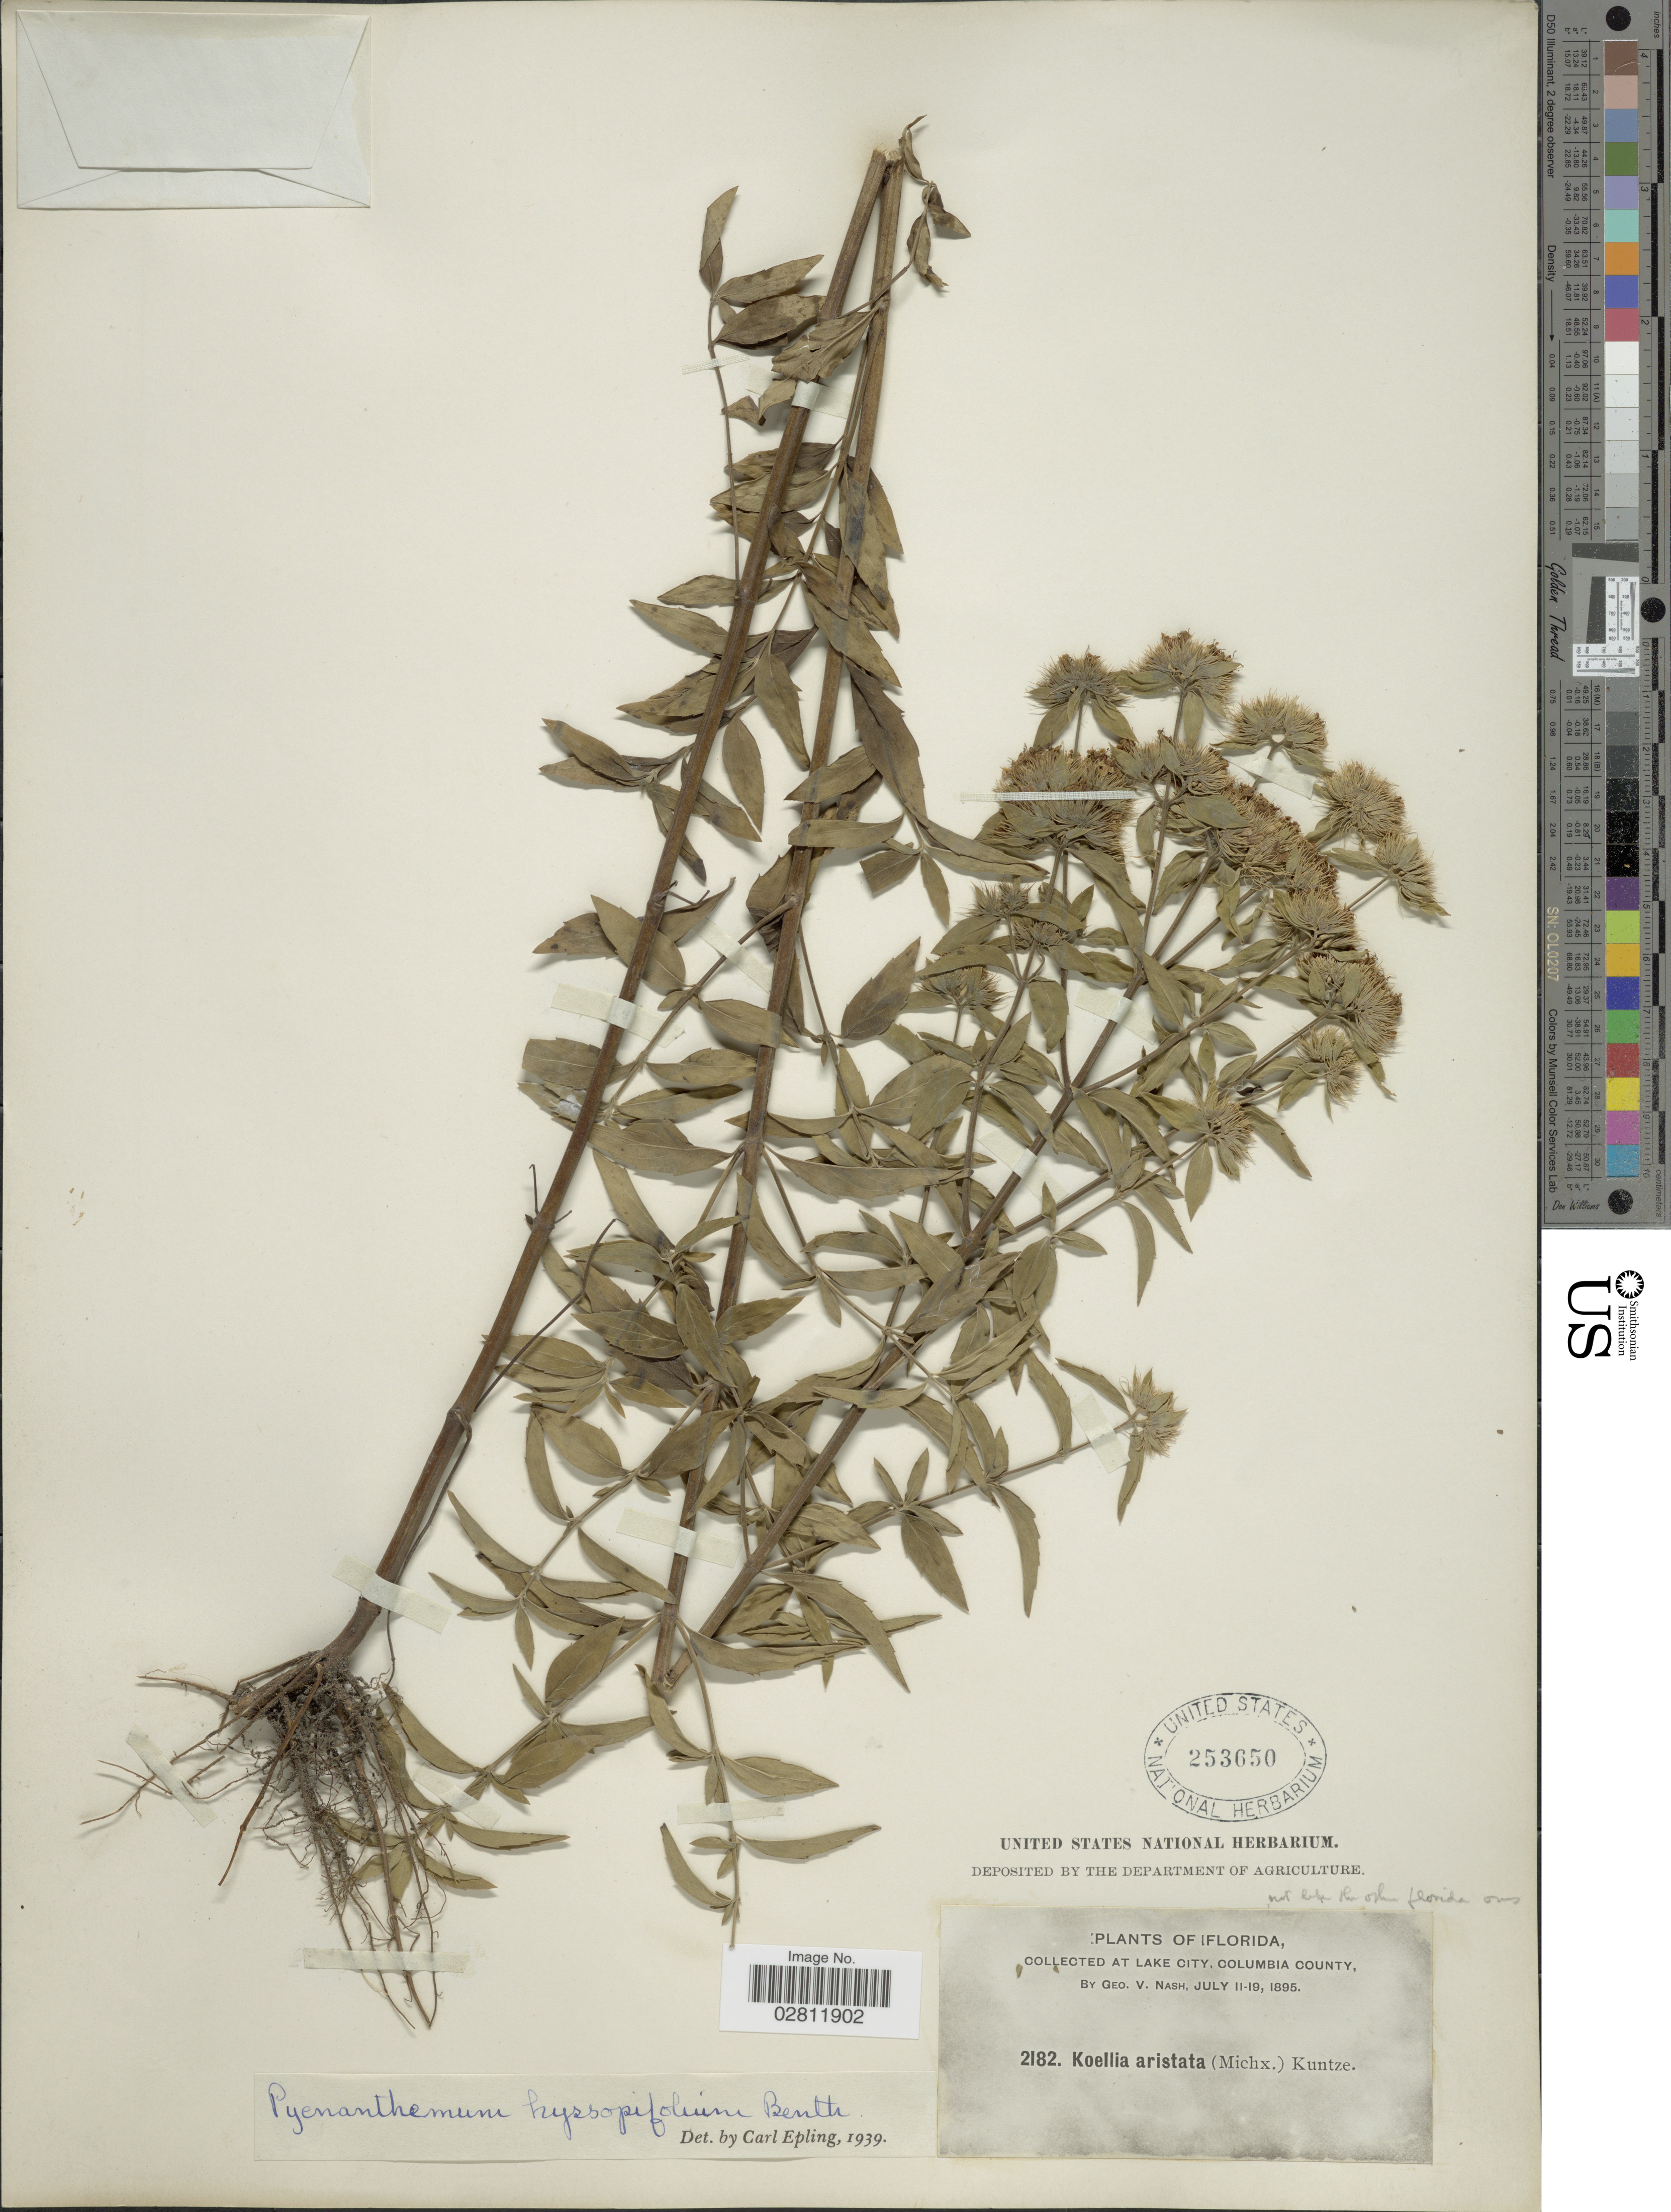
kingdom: Plantae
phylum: Tracheophyta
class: Magnoliopsida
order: Lamiales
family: Lamiaceae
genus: Pycnanthemum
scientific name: Pycnanthemum flexuosum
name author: (Walter) Britton, Stearns & Poggenb.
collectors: G. V. Nash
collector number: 2182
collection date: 1895-07-11/1895-07-19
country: United States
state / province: Florida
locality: Lake City, Columbia County.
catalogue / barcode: US 253650